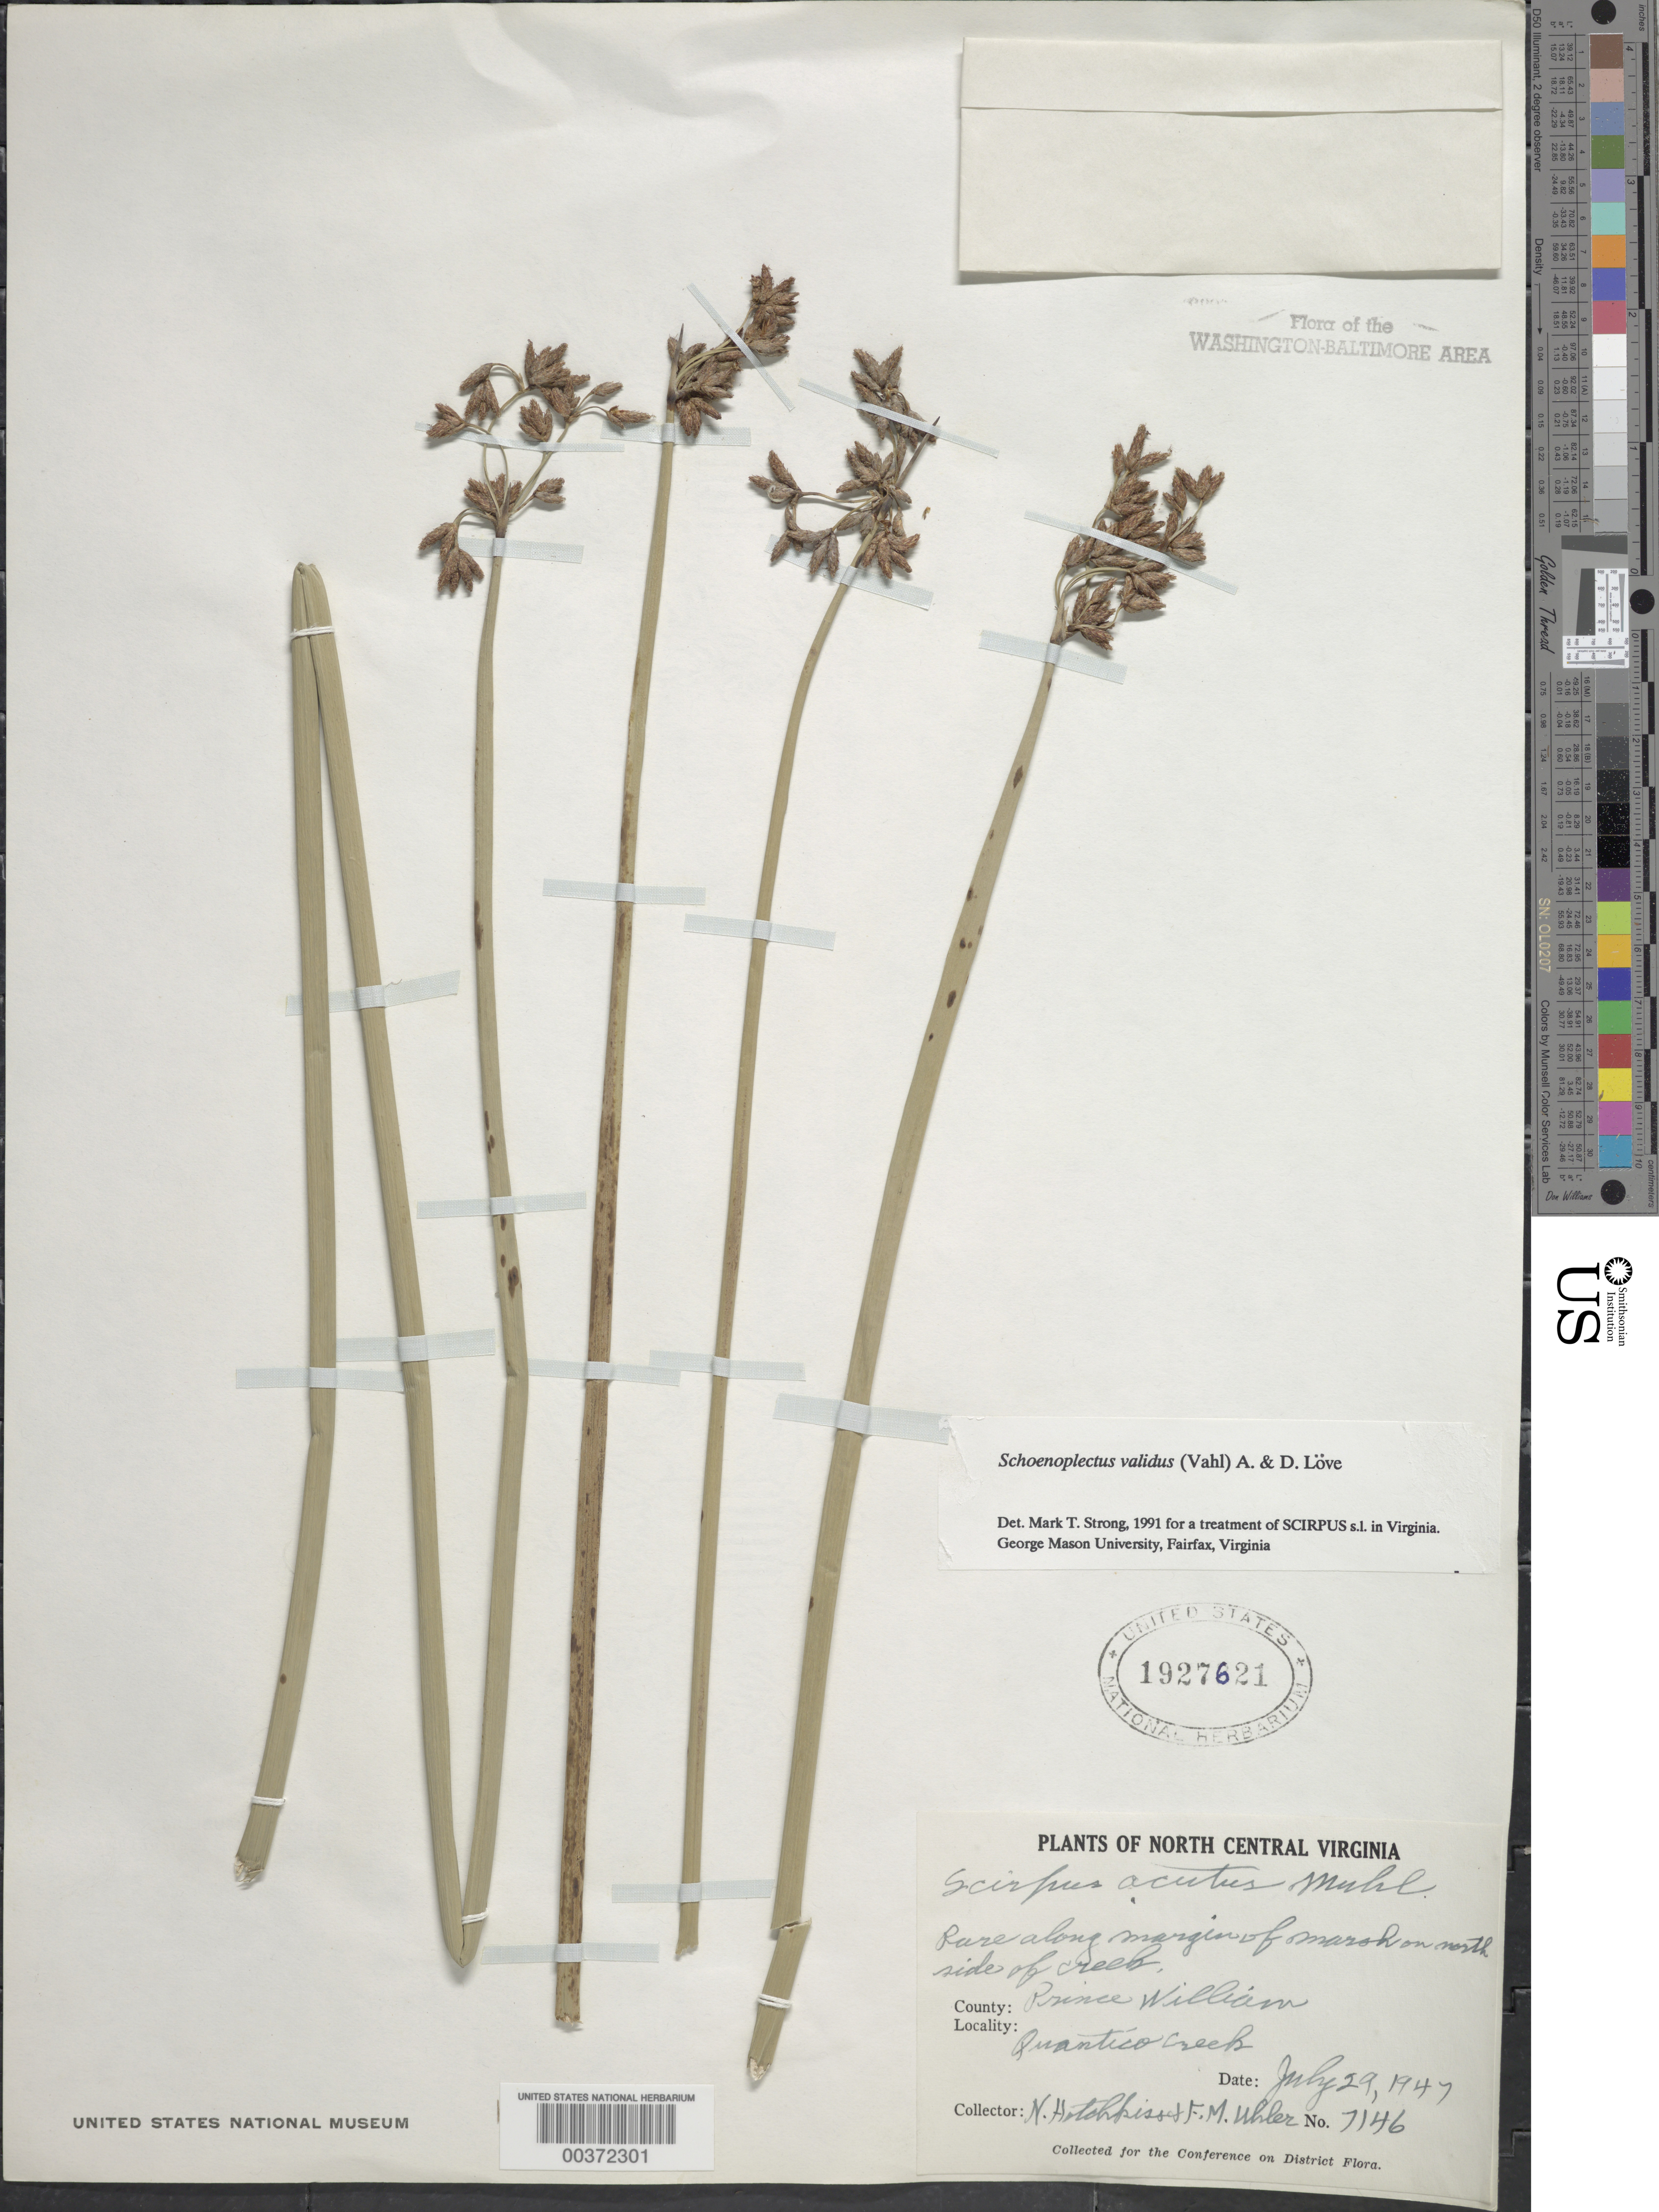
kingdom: Plantae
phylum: Tracheophyta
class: Liliopsida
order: Poales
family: Cyperaceae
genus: Schoenoplectus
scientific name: Schoenoplectus validus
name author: (Vahl) Á. Löve & D. Löve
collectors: N. Hotchkiss & F. M. Uhler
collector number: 7146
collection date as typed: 29 Jul 1947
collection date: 1947-07-29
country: United States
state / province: Virginia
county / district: Prince William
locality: Quantico Creek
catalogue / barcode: US 1927621